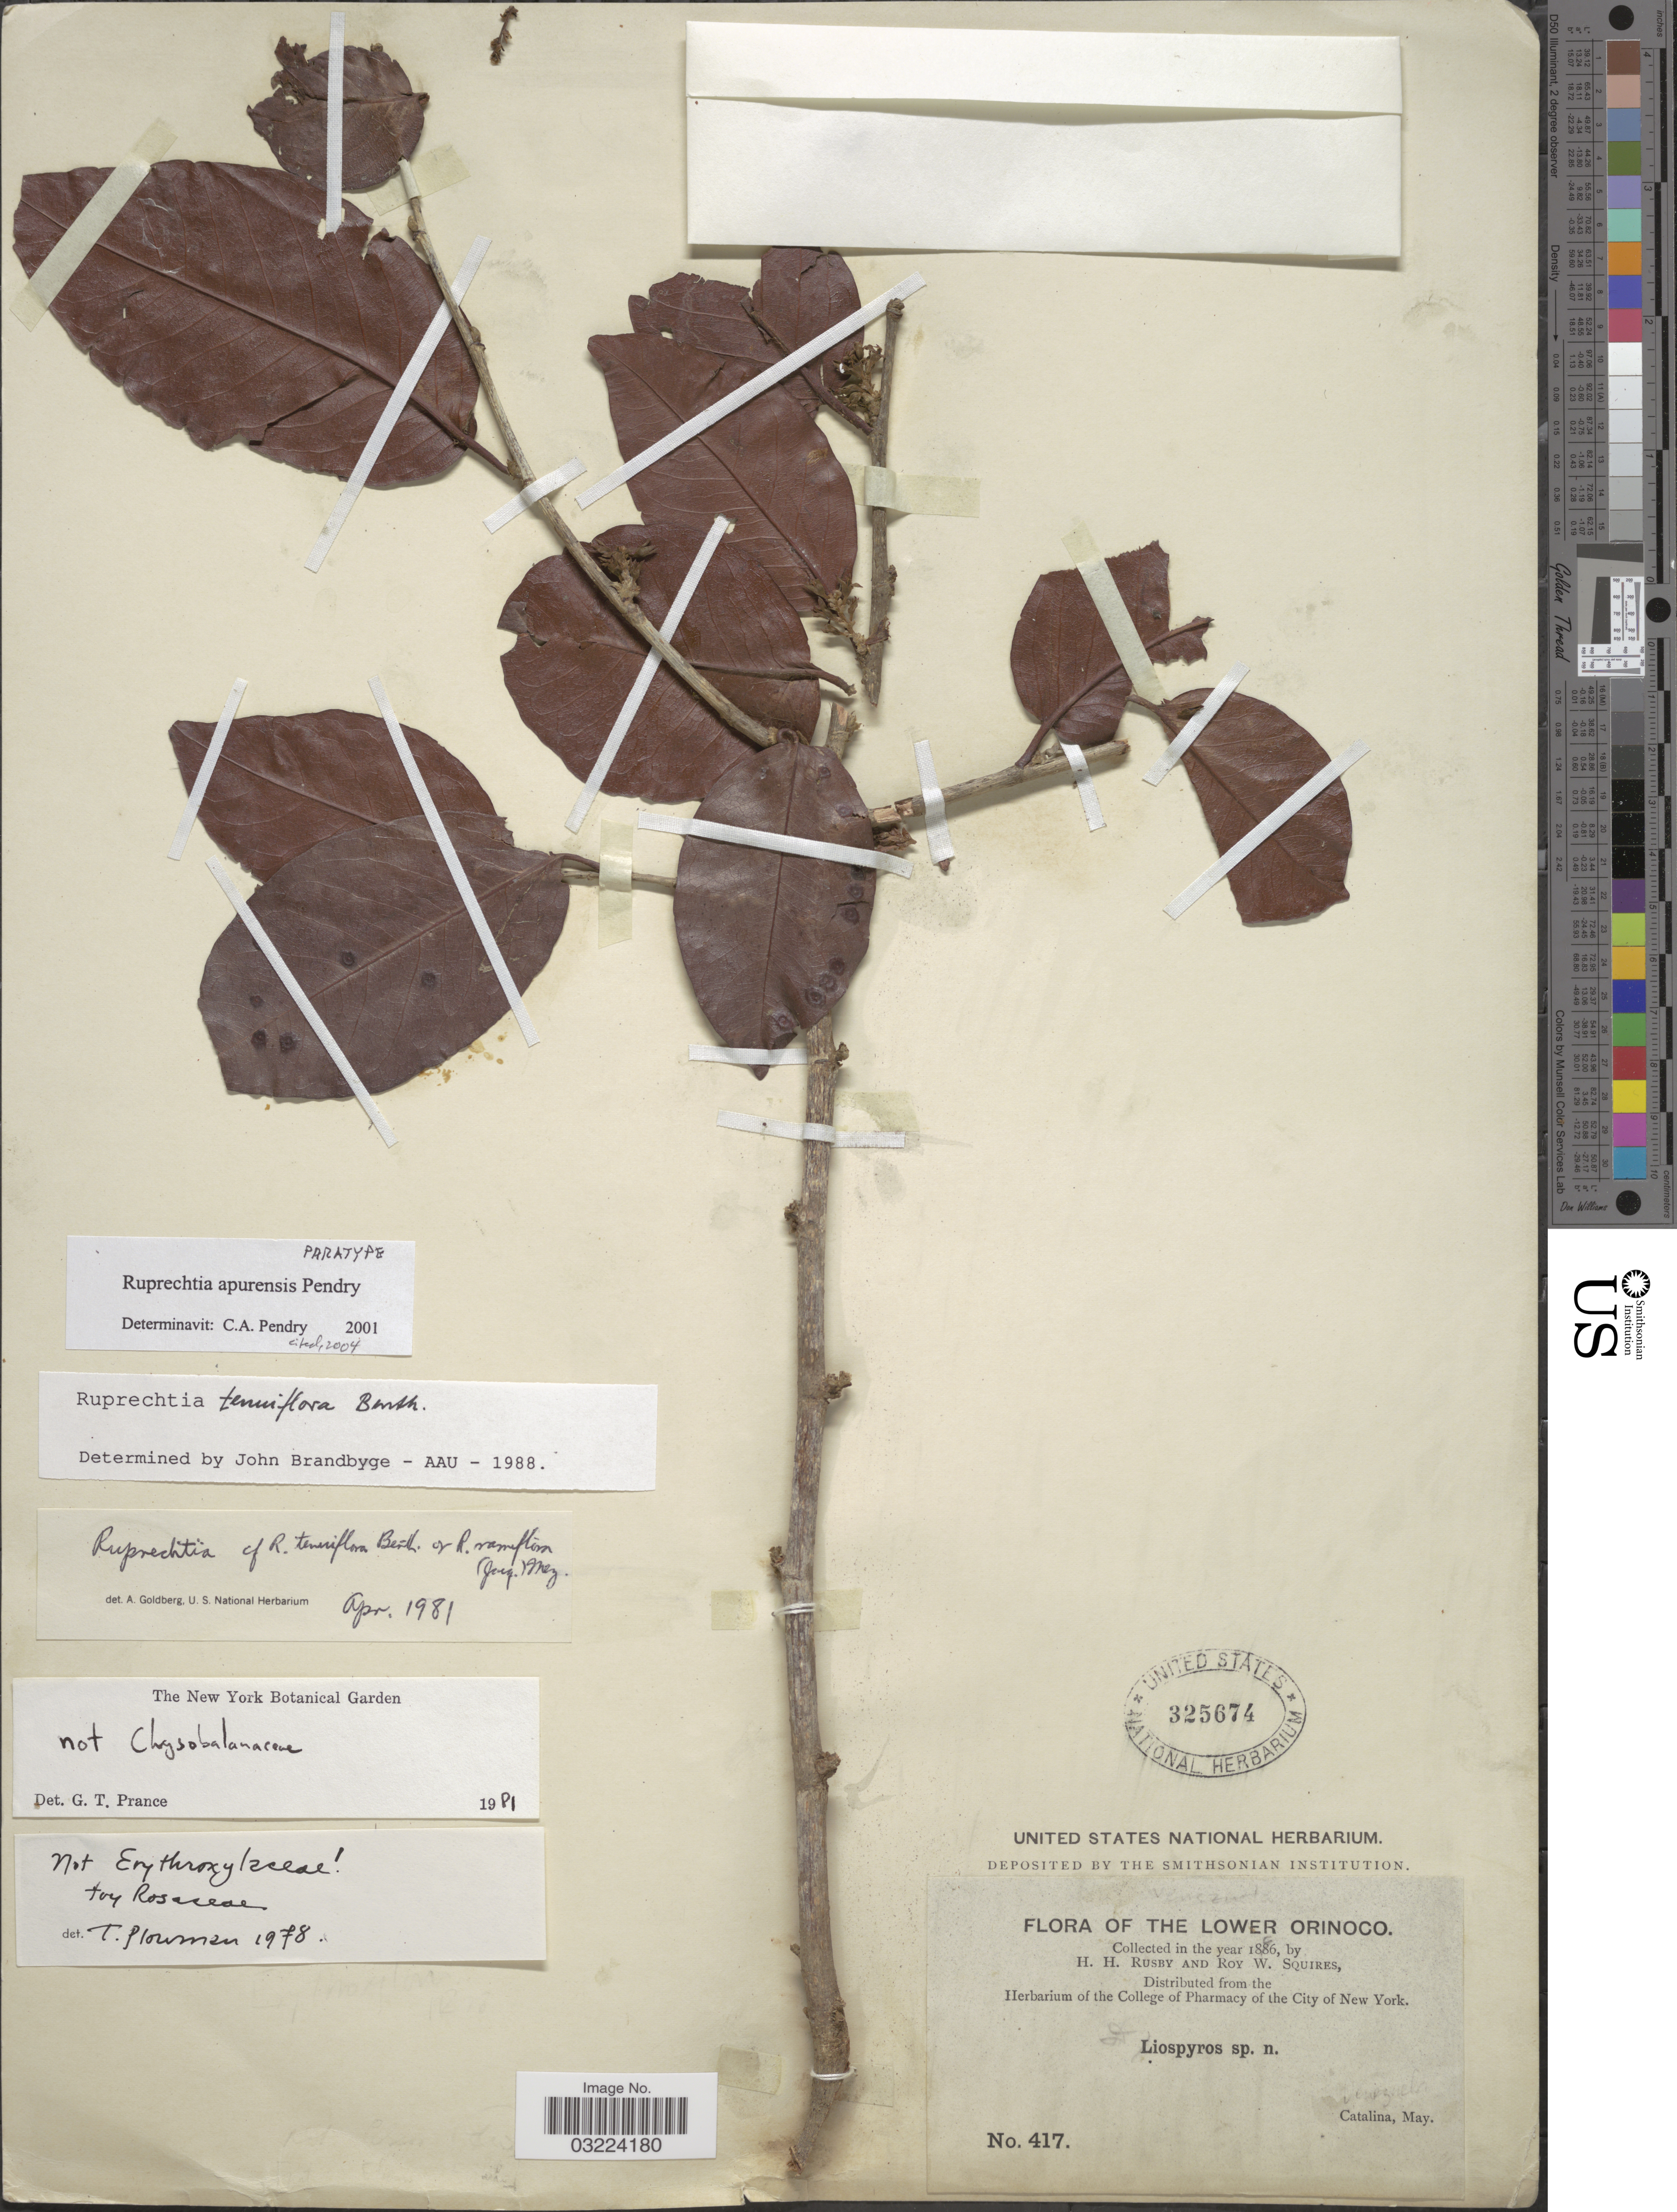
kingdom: Plantae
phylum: Tracheophyta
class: Magnoliopsida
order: Caryophyllales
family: Polygonaceae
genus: Ruprechtia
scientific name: Ruprechtia apurensis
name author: Pendry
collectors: H. H. Rusby & R. Squires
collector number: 417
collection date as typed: May 1896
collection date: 1896-05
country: Venezuela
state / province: Delta Amacuro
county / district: Tucupita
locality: Lower Orinoco, Santa Catalina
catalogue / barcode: US 325674